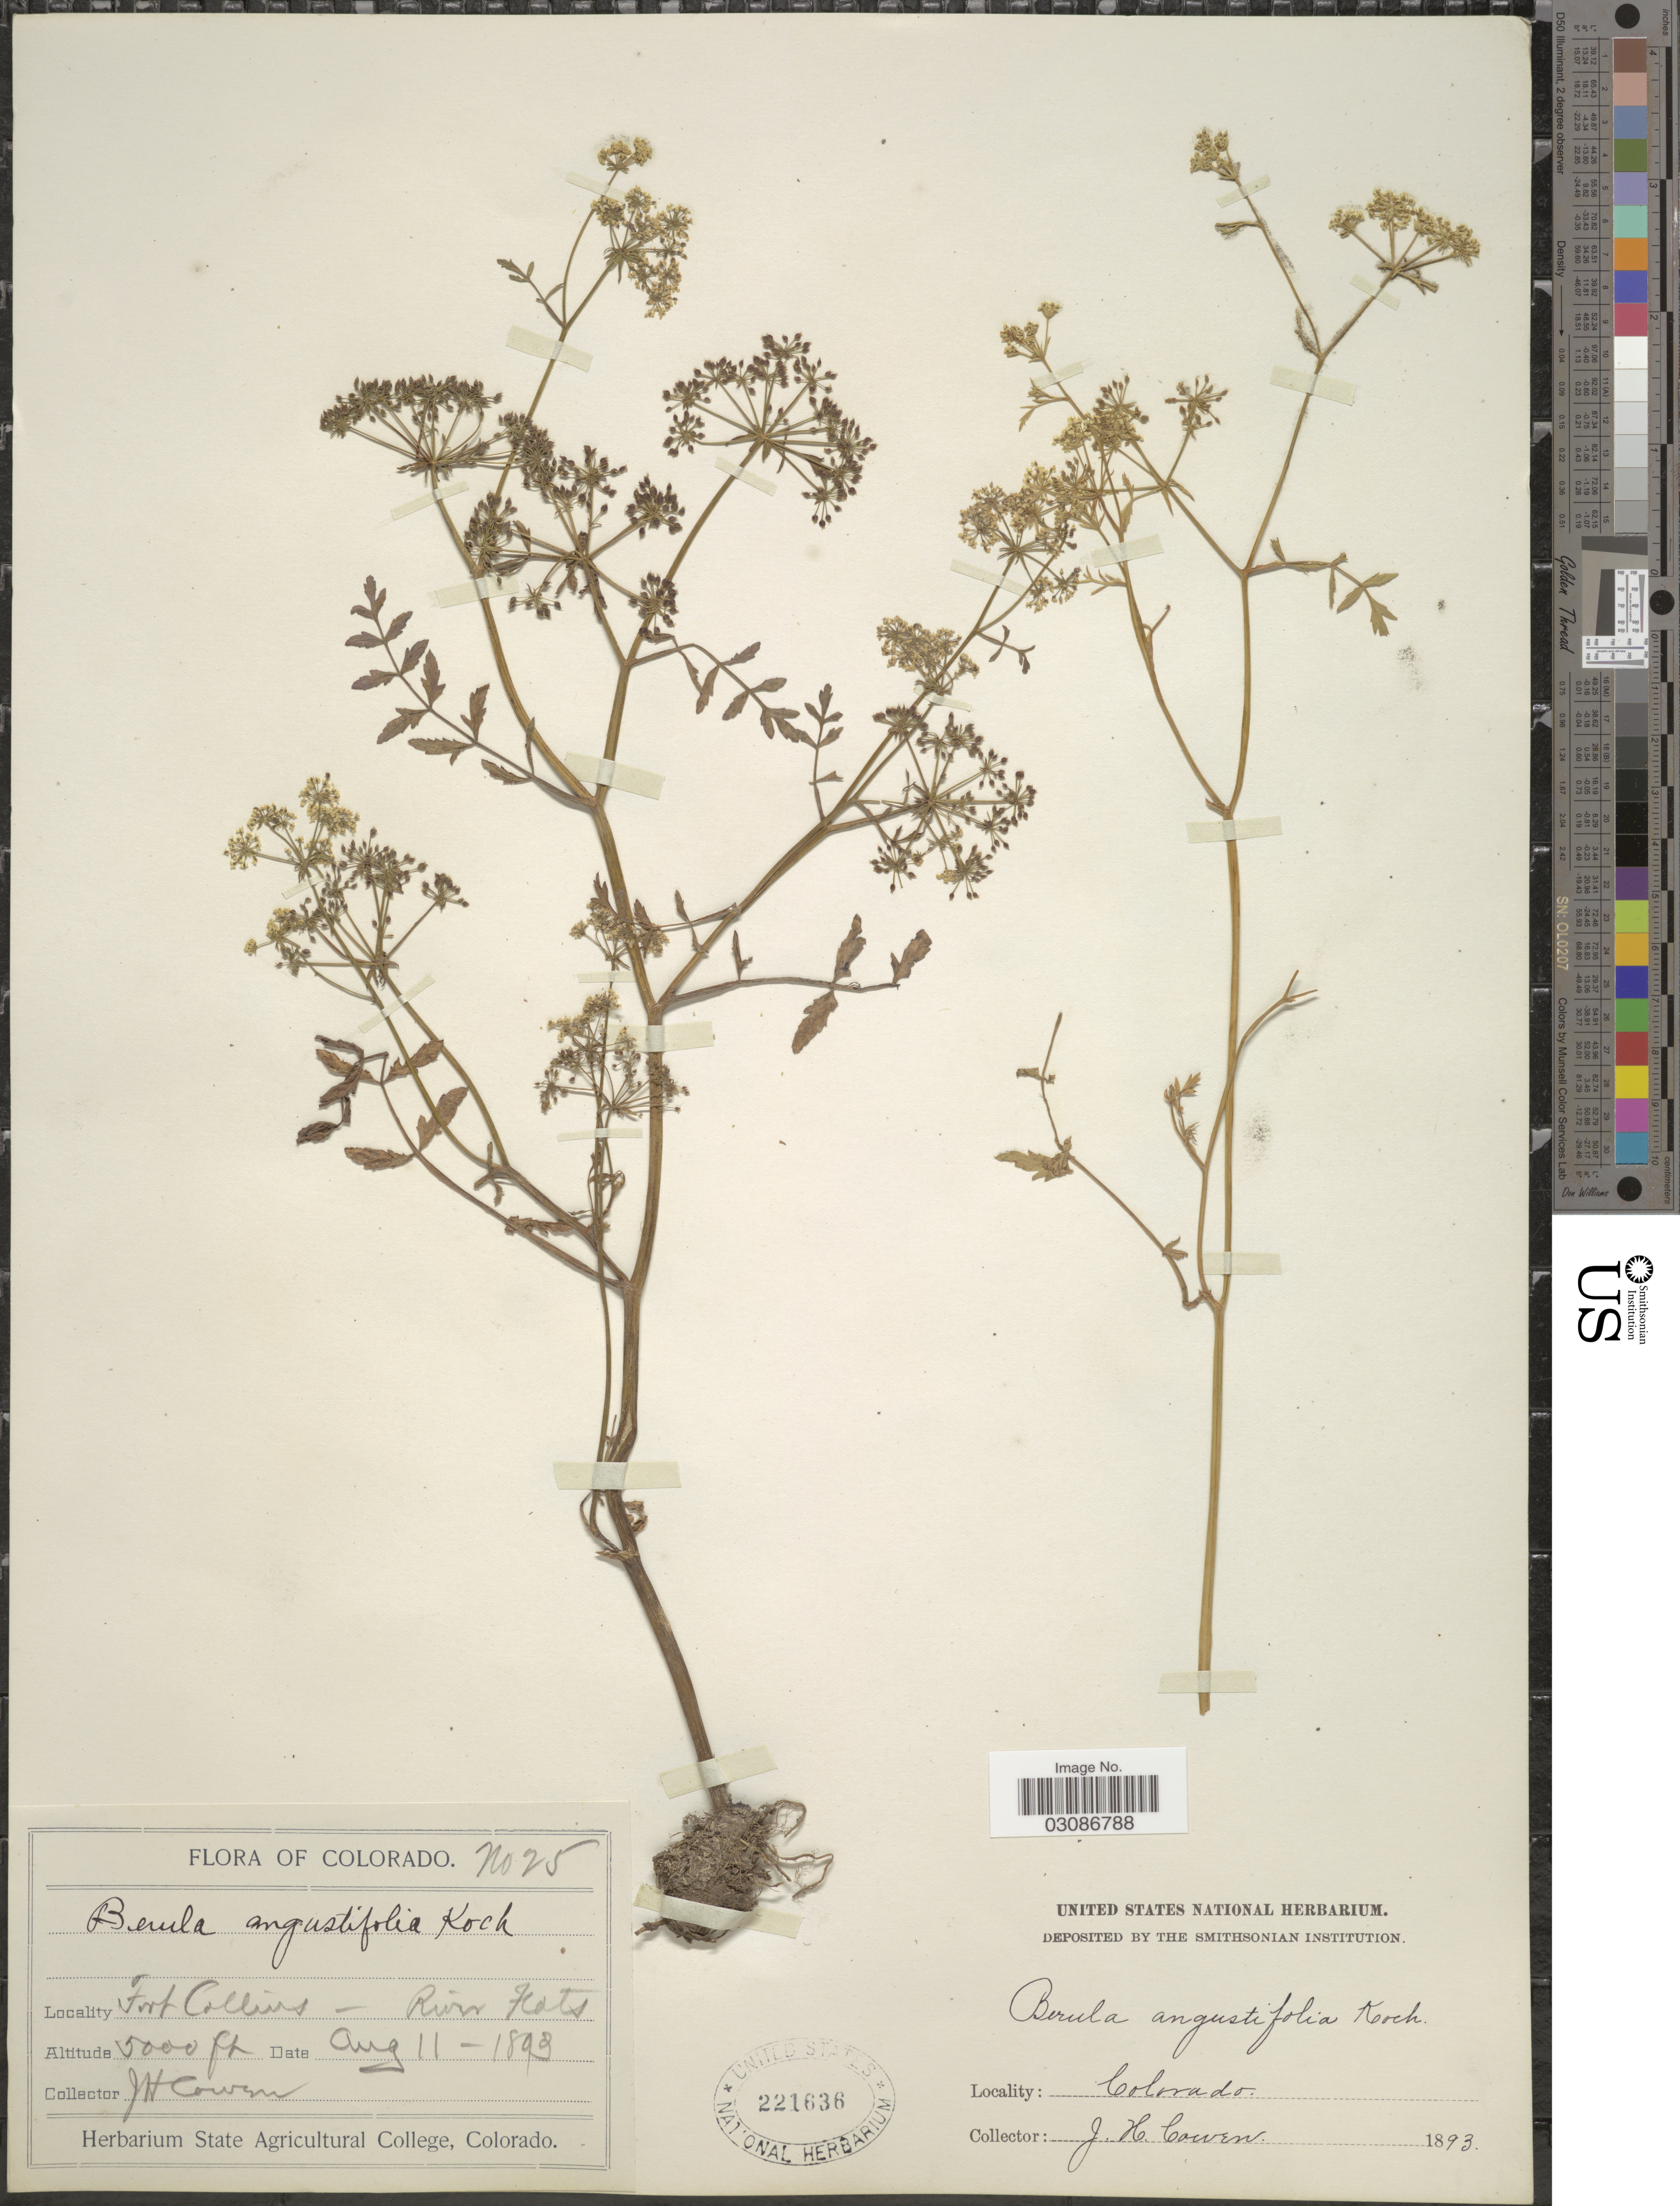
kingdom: Plantae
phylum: Tracheophyta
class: Magnoliopsida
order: Apiales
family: Apiaceae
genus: Berula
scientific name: Berula erecta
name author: (Huds.) Coville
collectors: J. H. Cowen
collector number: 25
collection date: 1893-08-11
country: United States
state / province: Colorado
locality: Fort Collins. River Flats.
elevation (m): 1524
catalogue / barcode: US 221636